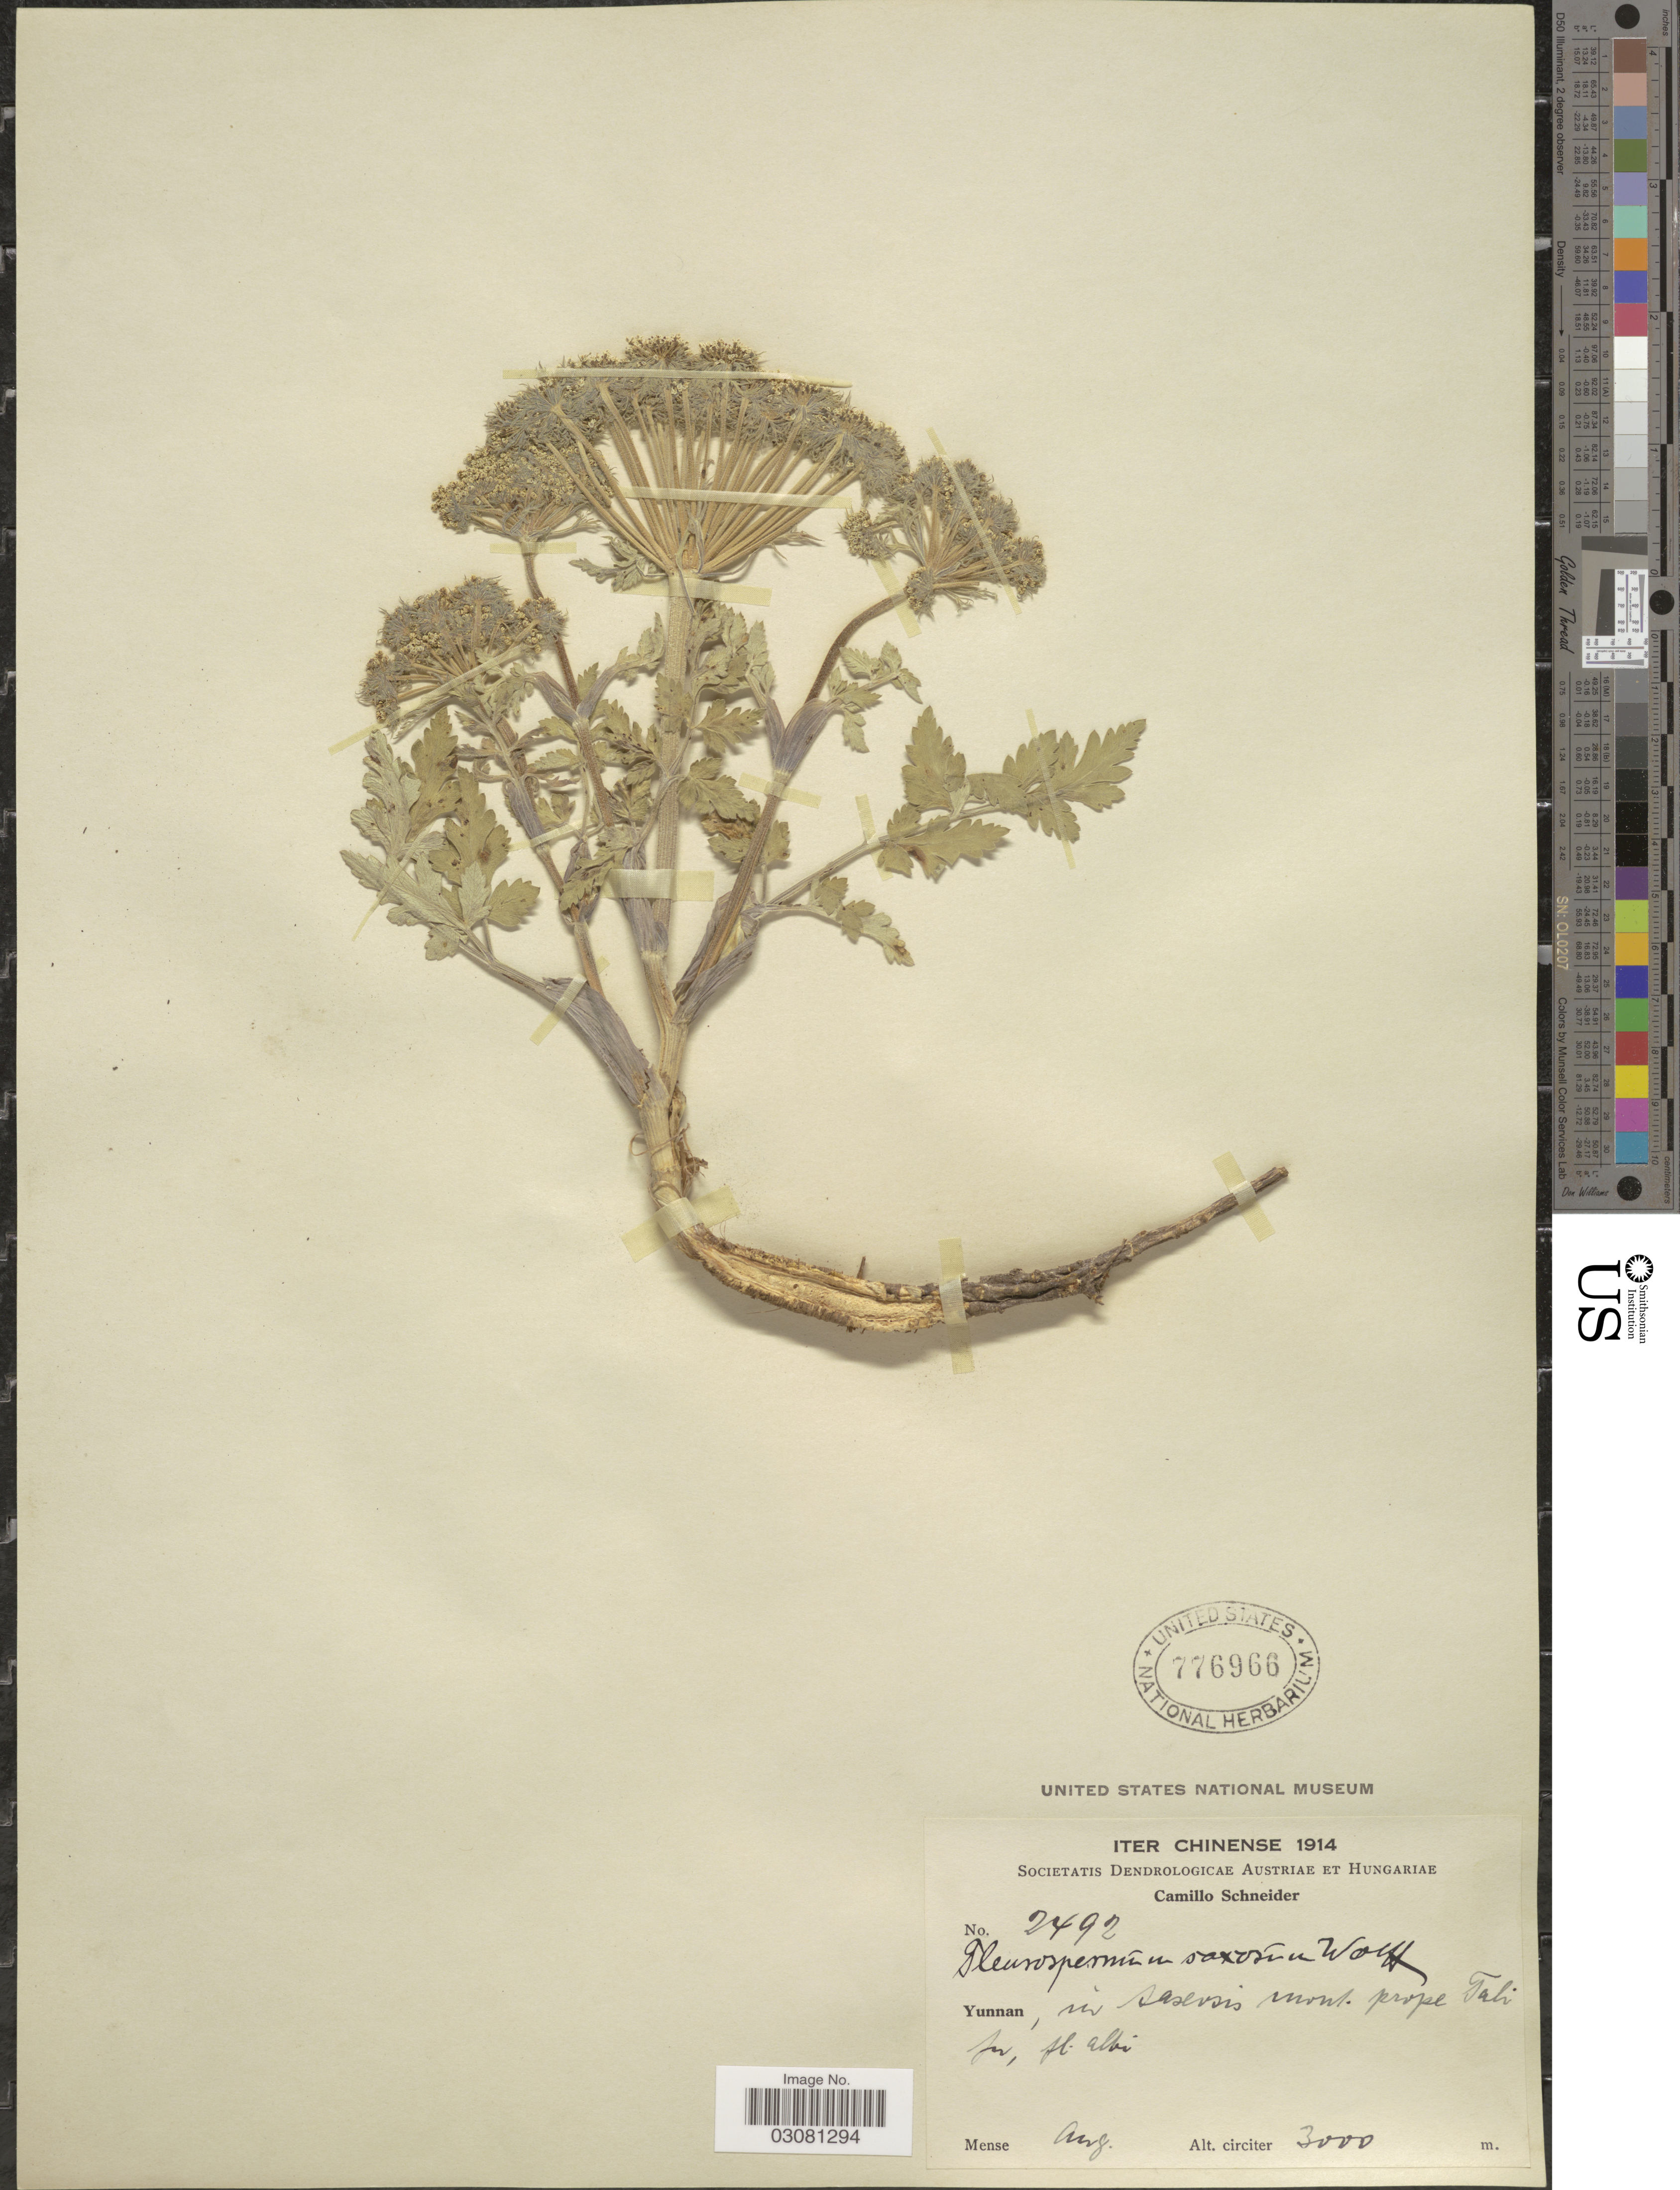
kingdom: Plantae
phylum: Tracheophyta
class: Magnoliopsida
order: Apiales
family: Apiaceae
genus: Pleurospermum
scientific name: Pleurospermum saxosum H. Wolff sp. nov. ined.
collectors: C. K. Schneider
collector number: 2492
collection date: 1914-08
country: China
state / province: Yunnan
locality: In saxosis mont. prope Tali fu.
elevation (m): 3000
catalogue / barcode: US 776966